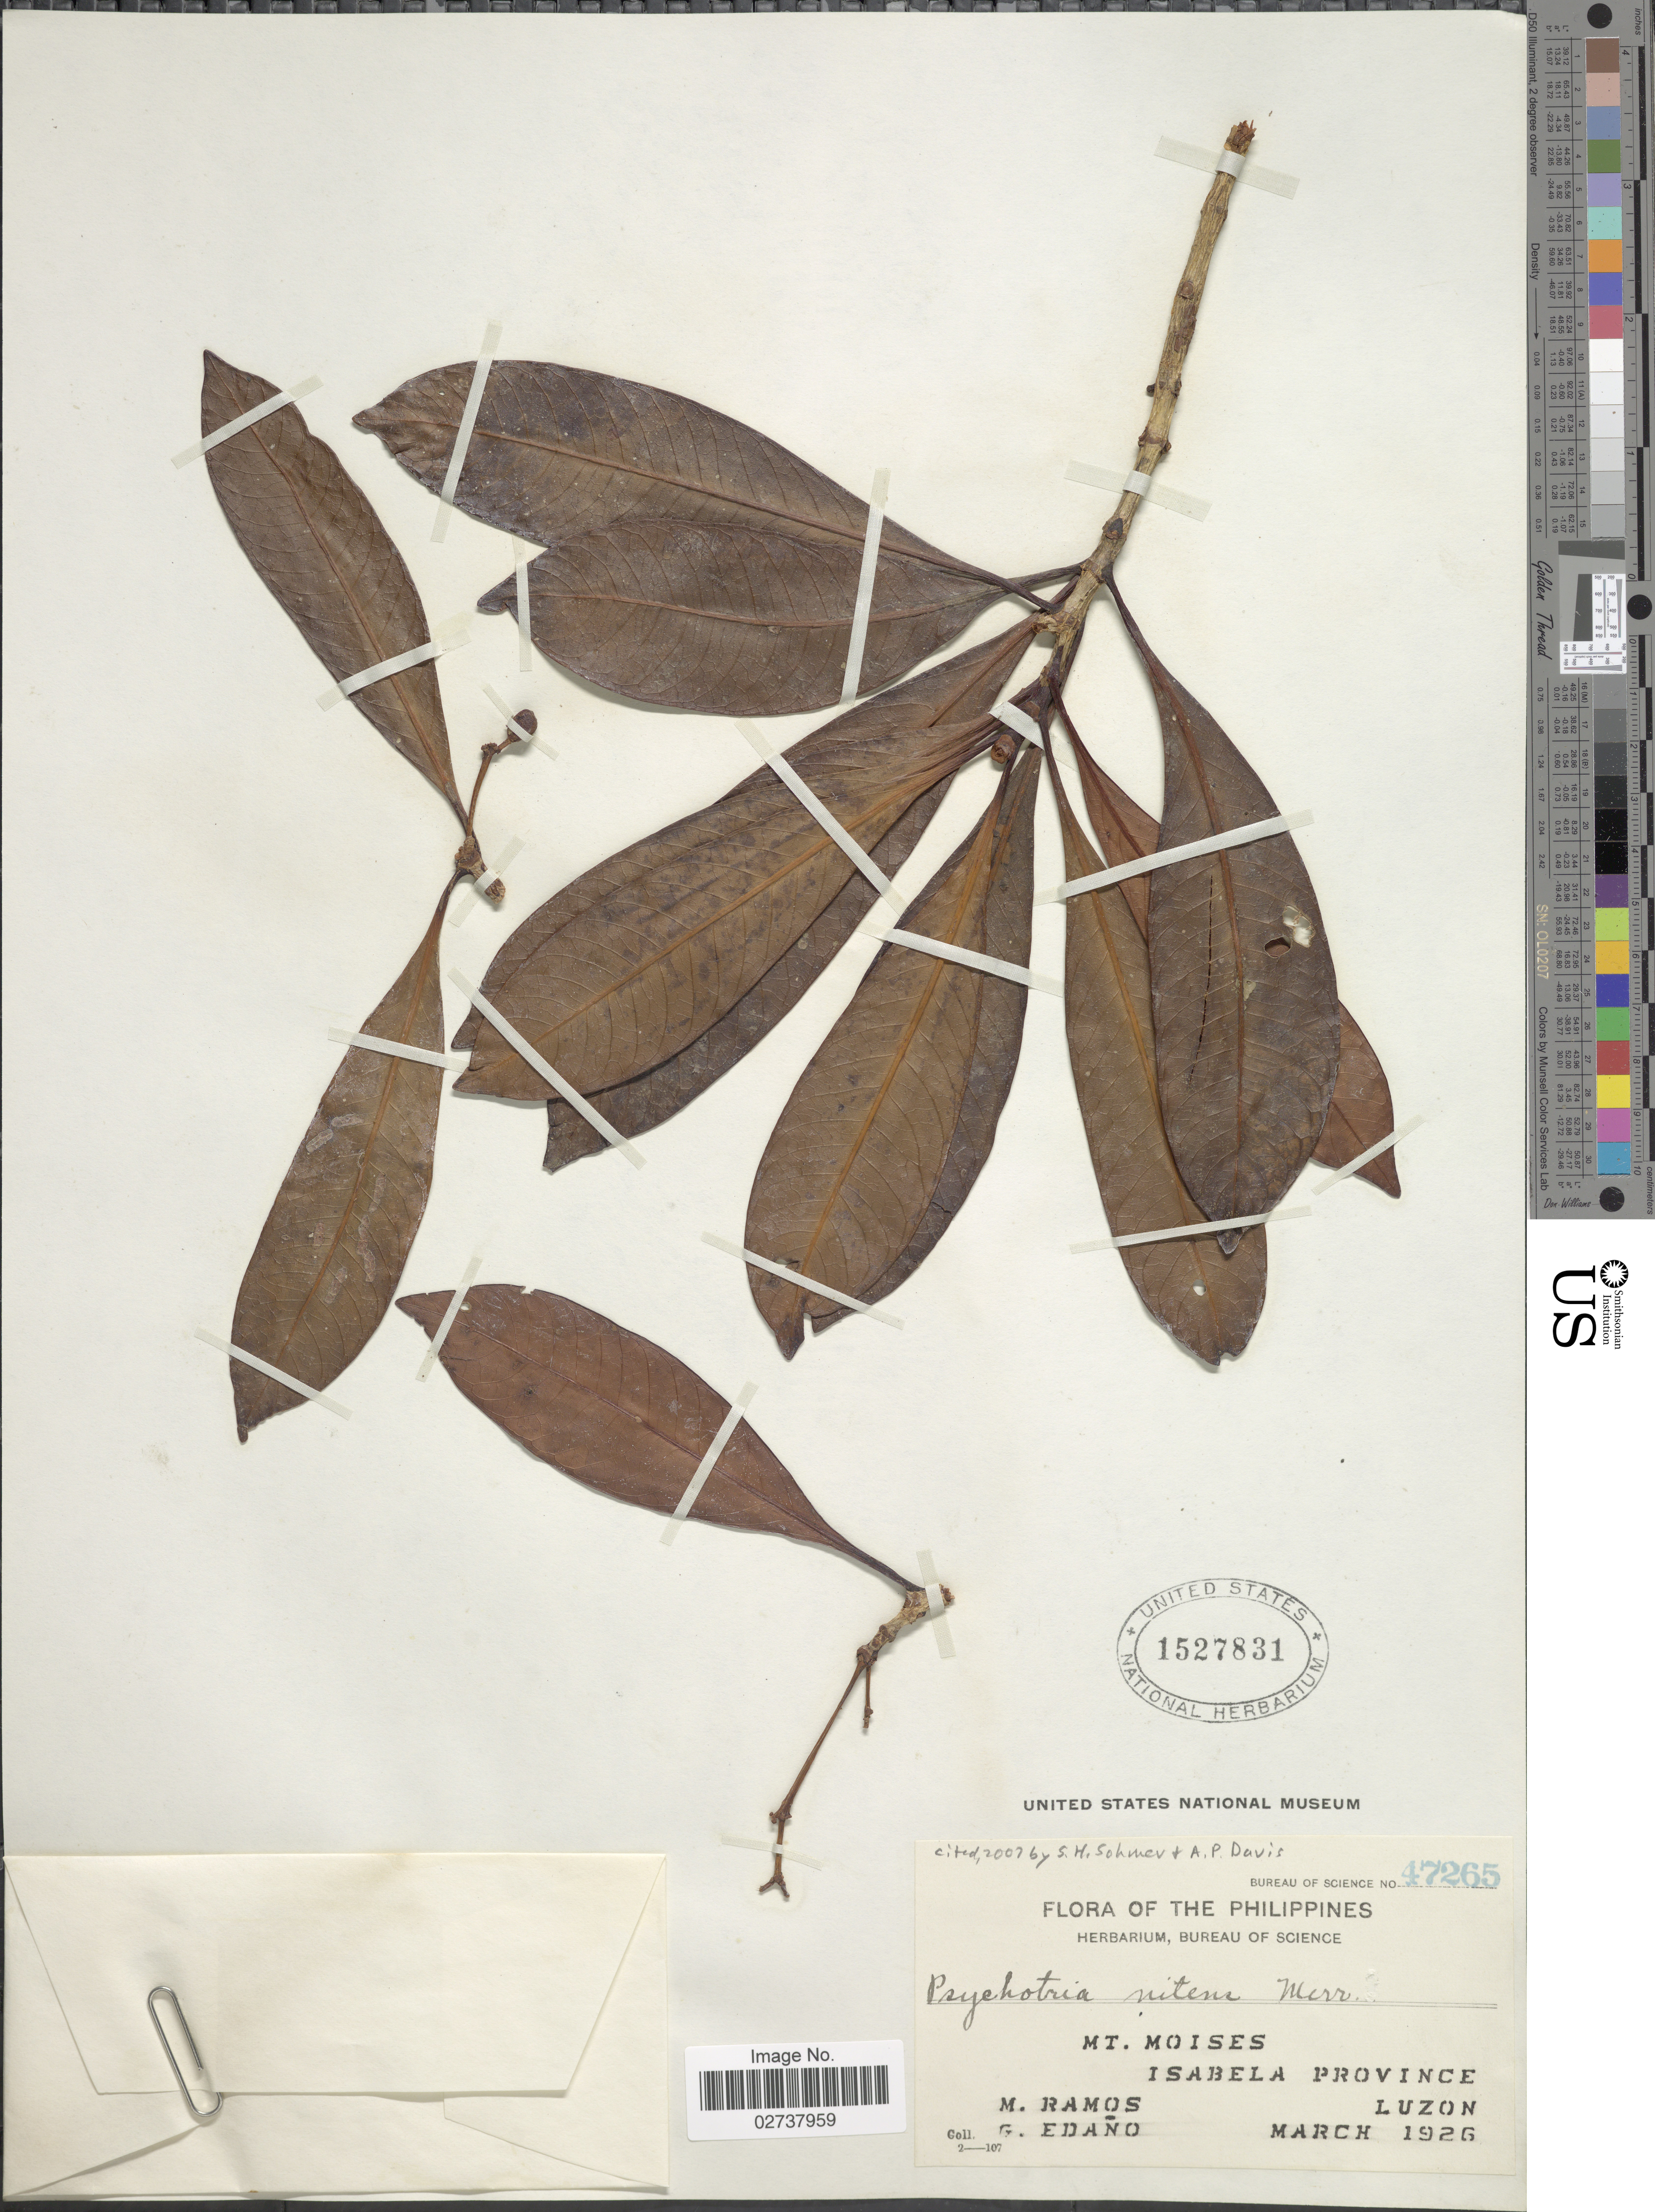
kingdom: Plantae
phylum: Tracheophyta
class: Magnoliopsida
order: Gentianales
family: Rubiaceae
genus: Psychotria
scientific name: Psychotria nitens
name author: (Merr.) Merr.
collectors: M. Ramos & G. Edaño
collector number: Bureau of Science 47265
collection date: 1926-03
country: Philippines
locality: Mt. Moises, Isabela Province, Luzon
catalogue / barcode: US 1527831